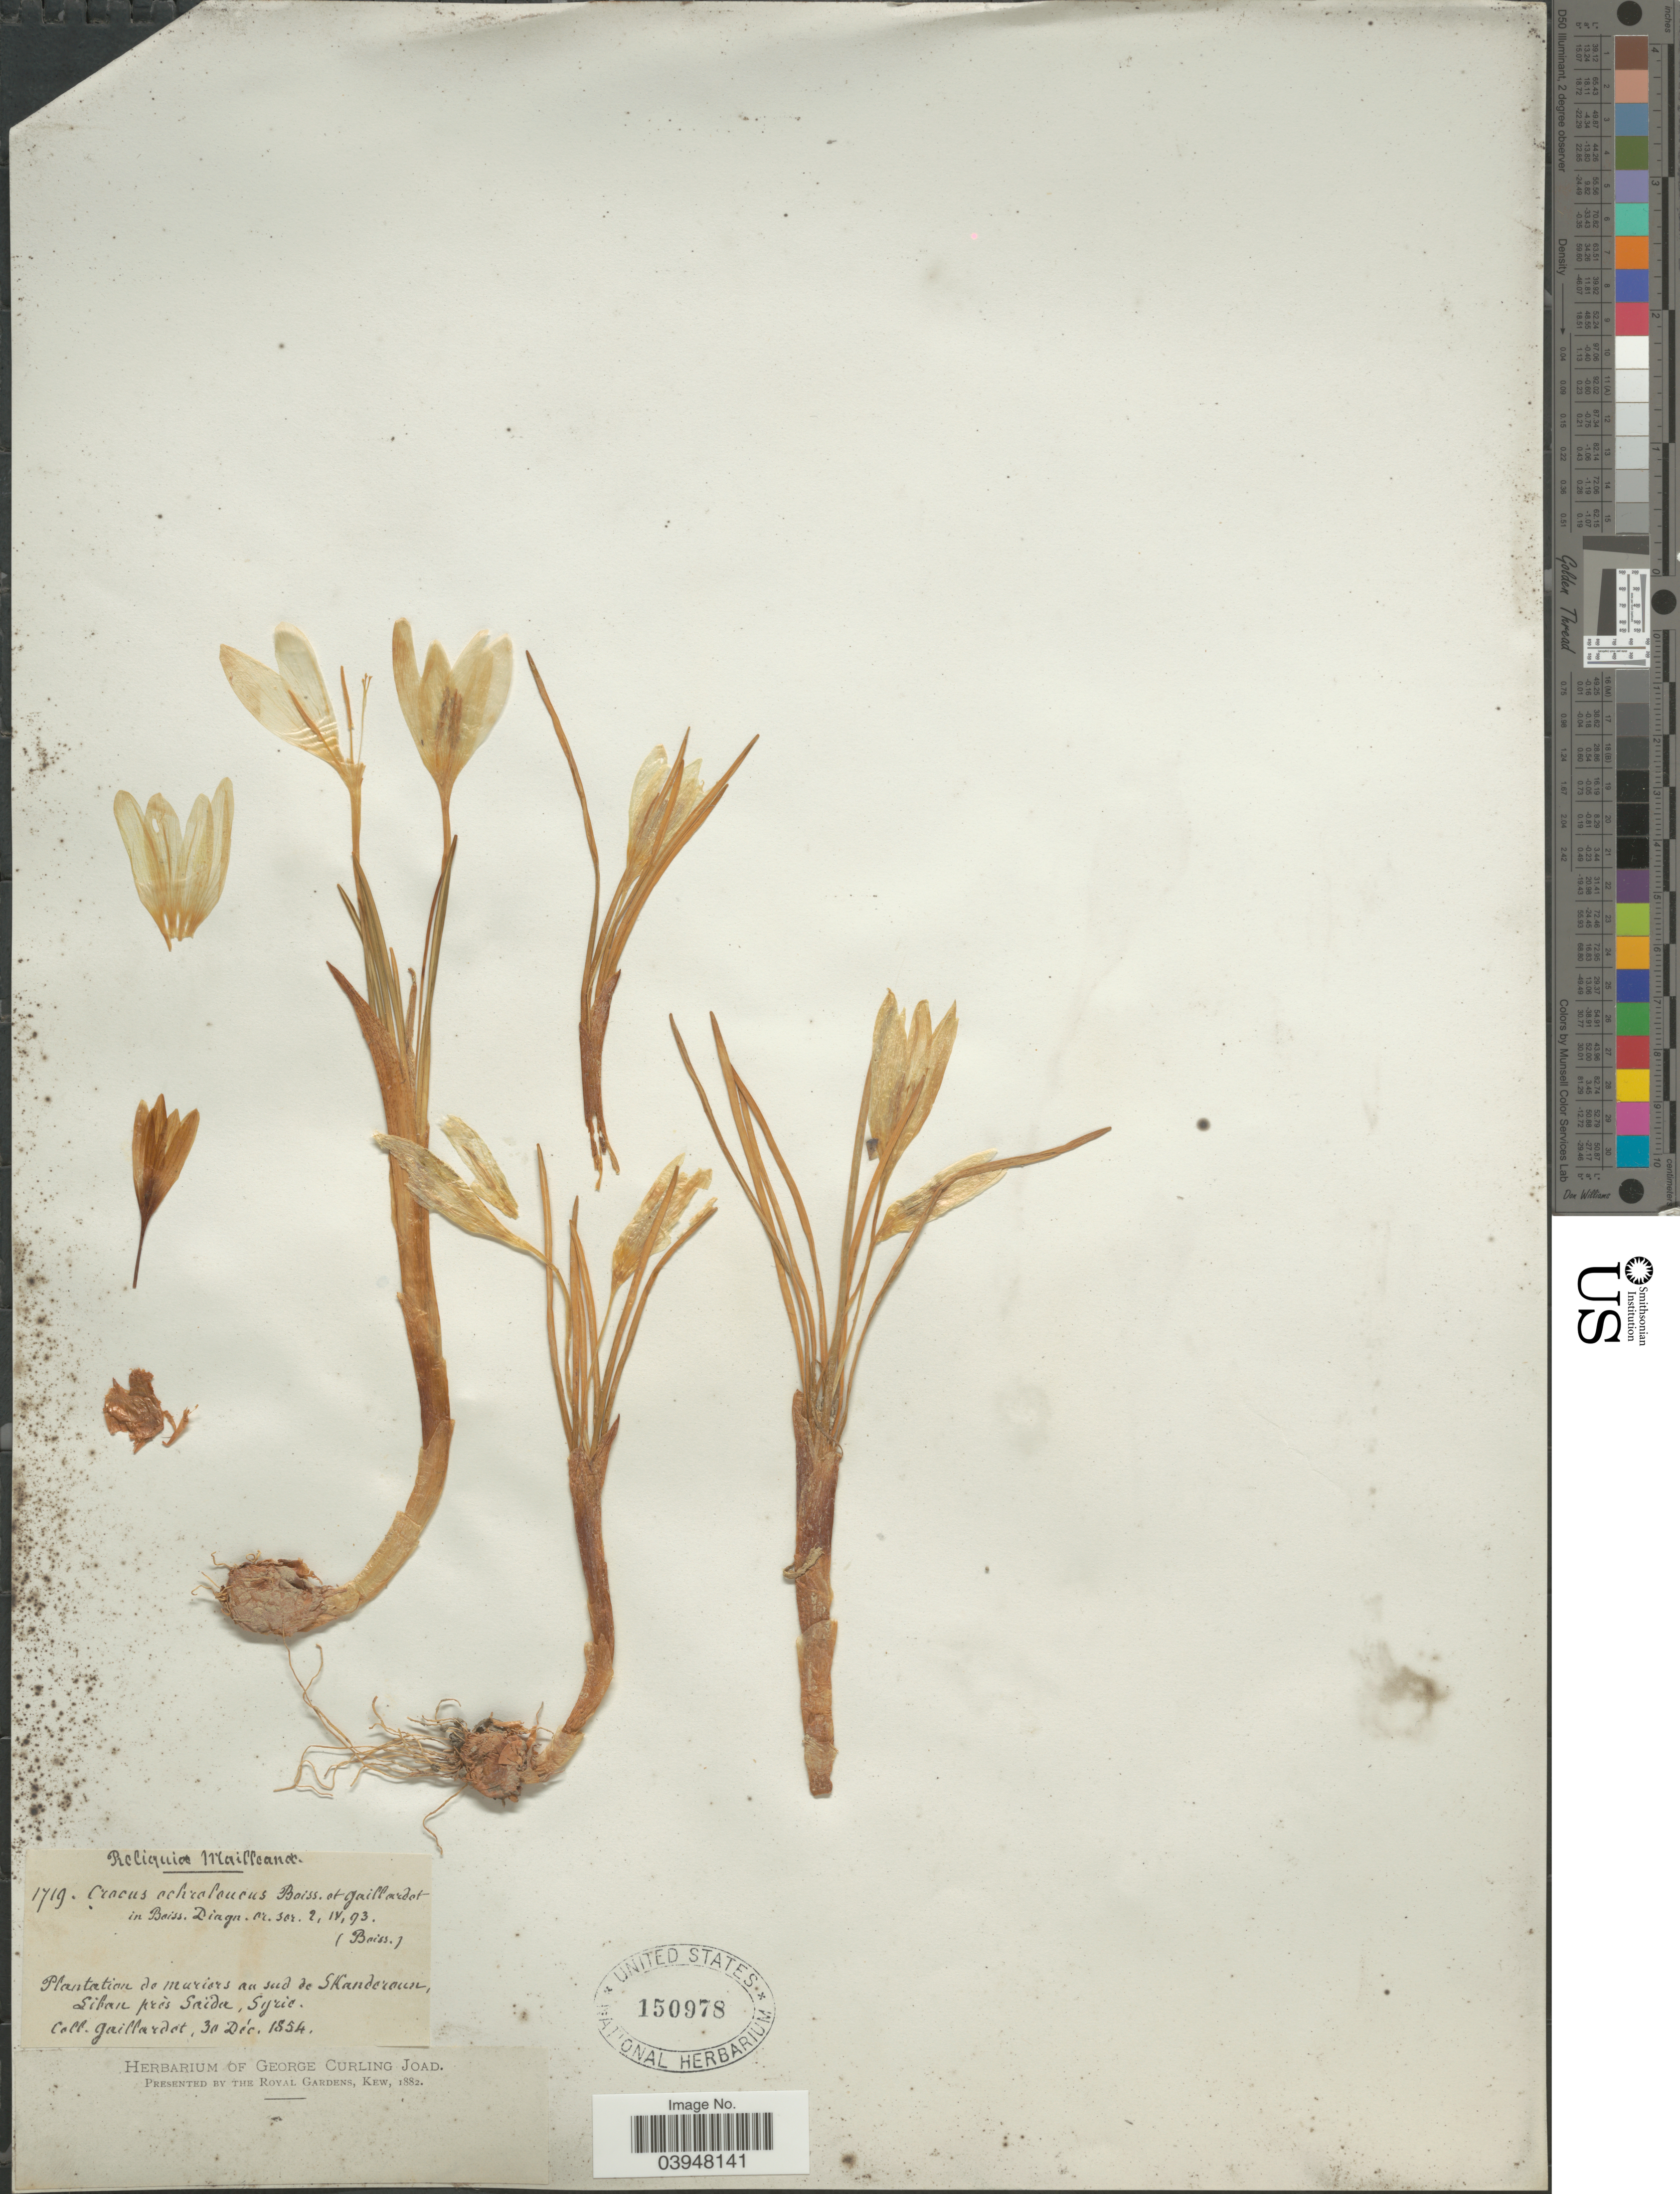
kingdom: Plantae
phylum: Tracheophyta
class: Liliopsida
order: Asparagales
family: Iridaceae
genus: Crocus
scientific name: Crocus ochroleucus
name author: Boiss. & Gaill.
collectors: Gaillardot, --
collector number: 1719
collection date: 1854-12-30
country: Syria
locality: Plantation de muriors au sud de Skanderaun, Liban prés Saida.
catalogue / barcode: US 150978